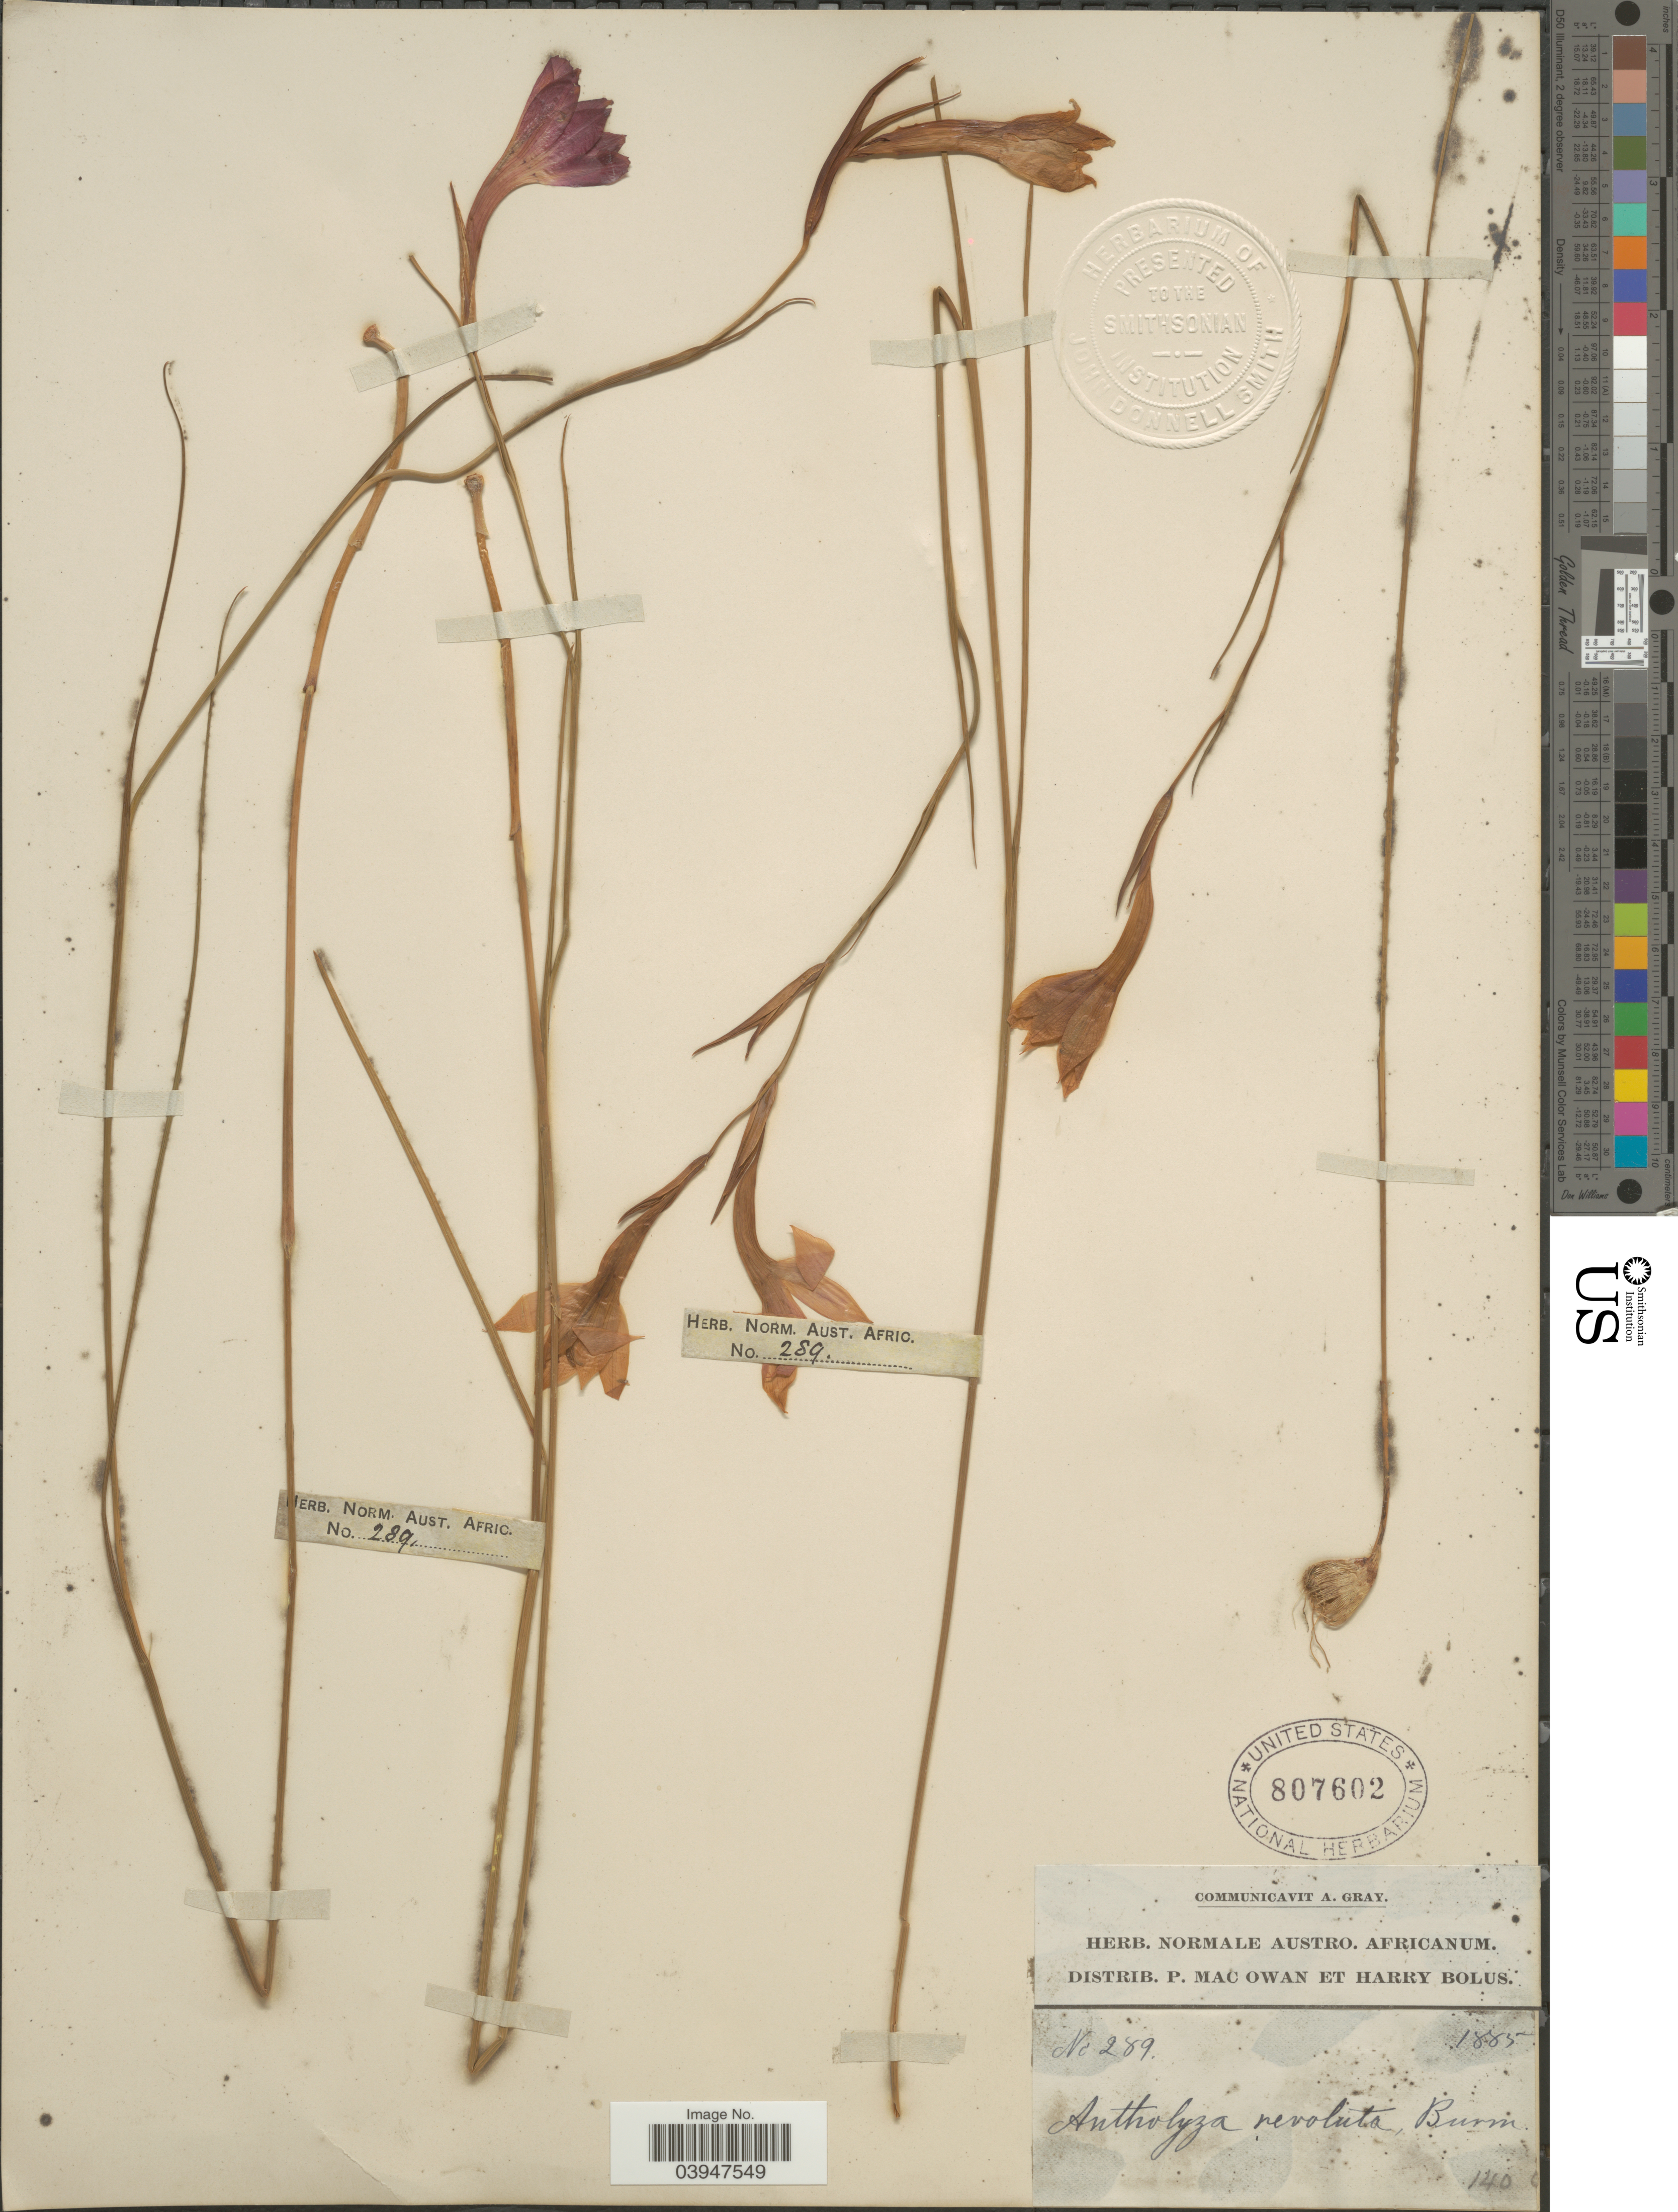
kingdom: Plantae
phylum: Tracheophyta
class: Liliopsida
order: Asparagales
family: Iridaceae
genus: Gladiolus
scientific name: Gladiolus priorii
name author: (N.E. Br.) Goldblatt & M.P. de Vos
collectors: P. MacOwan & H. Bolus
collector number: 289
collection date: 1885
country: South Africa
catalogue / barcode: US 807602